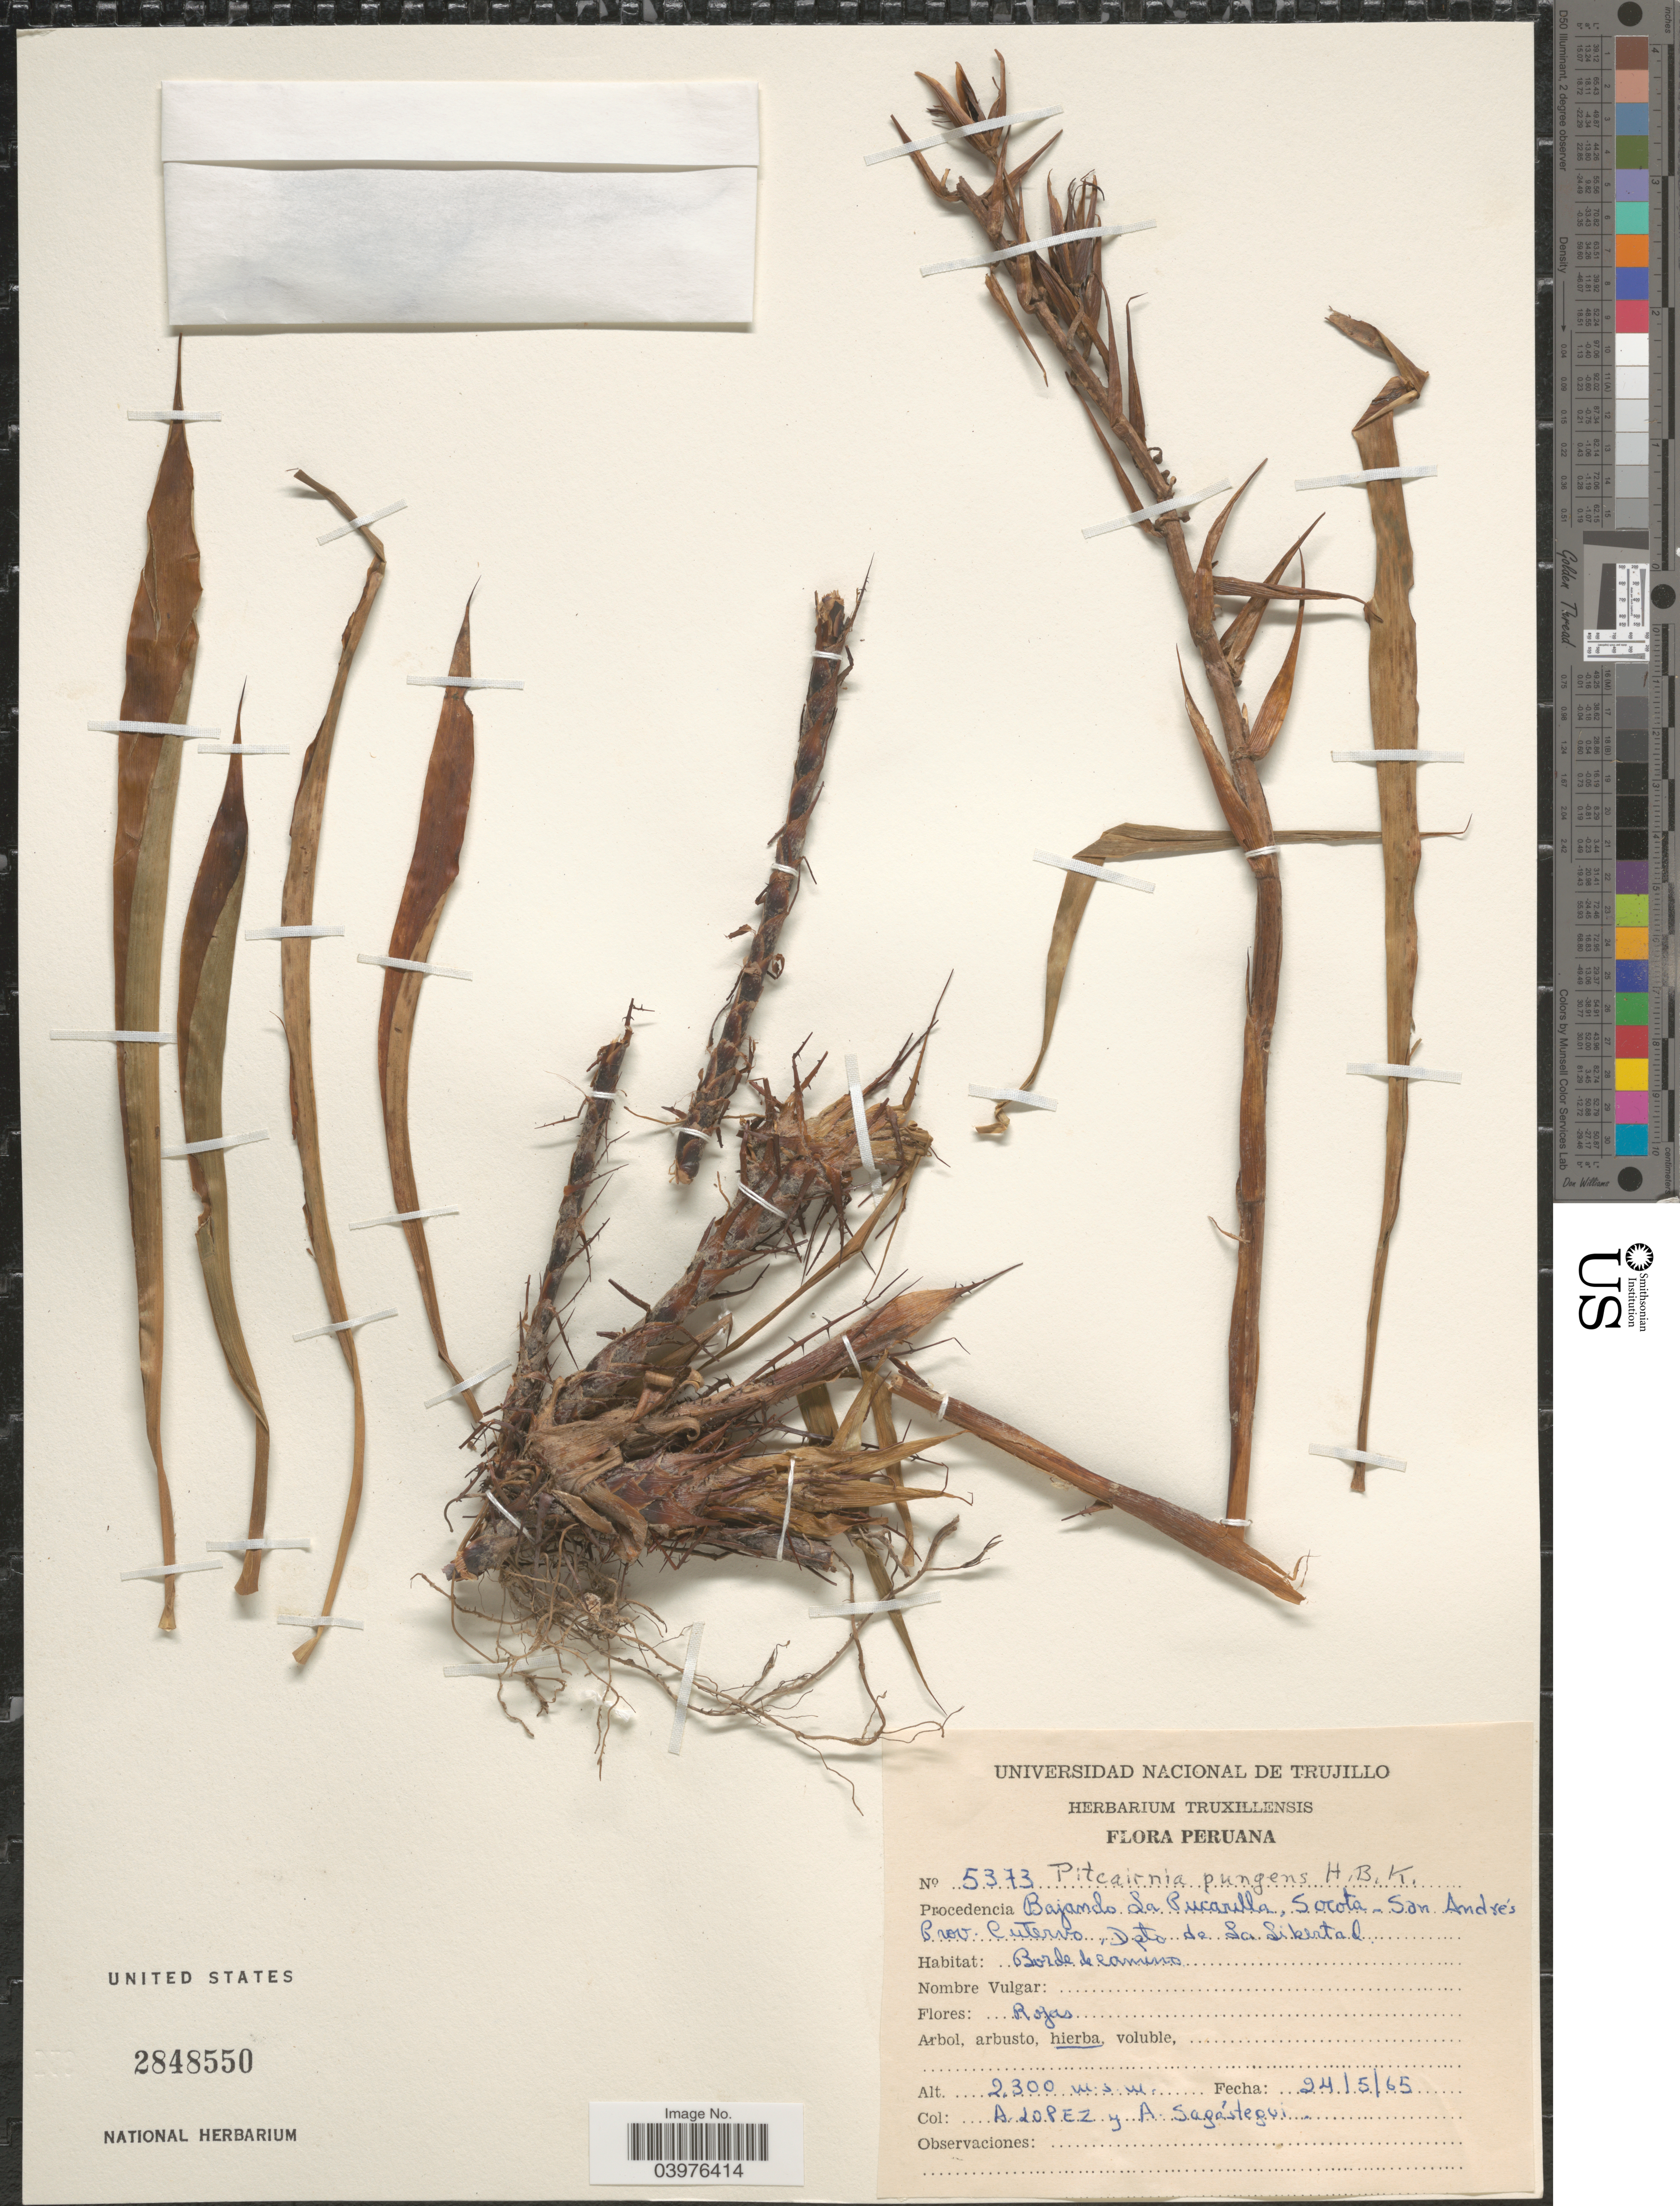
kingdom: Plantae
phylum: Tracheophyta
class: Liliopsida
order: Poales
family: Bromeliaceae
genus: Pitcairnia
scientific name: Pitcairnia pungens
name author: Kunth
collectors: A. Lopez & A. Sagastegui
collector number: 5373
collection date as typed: Transcribed d/m/y: 24/5/65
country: Peru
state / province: La Libertad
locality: Bajando La Pucarilla, Socota. San Andrés Prov. Cutervo, Dpto. de La Libertad.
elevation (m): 2300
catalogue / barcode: US 2848550